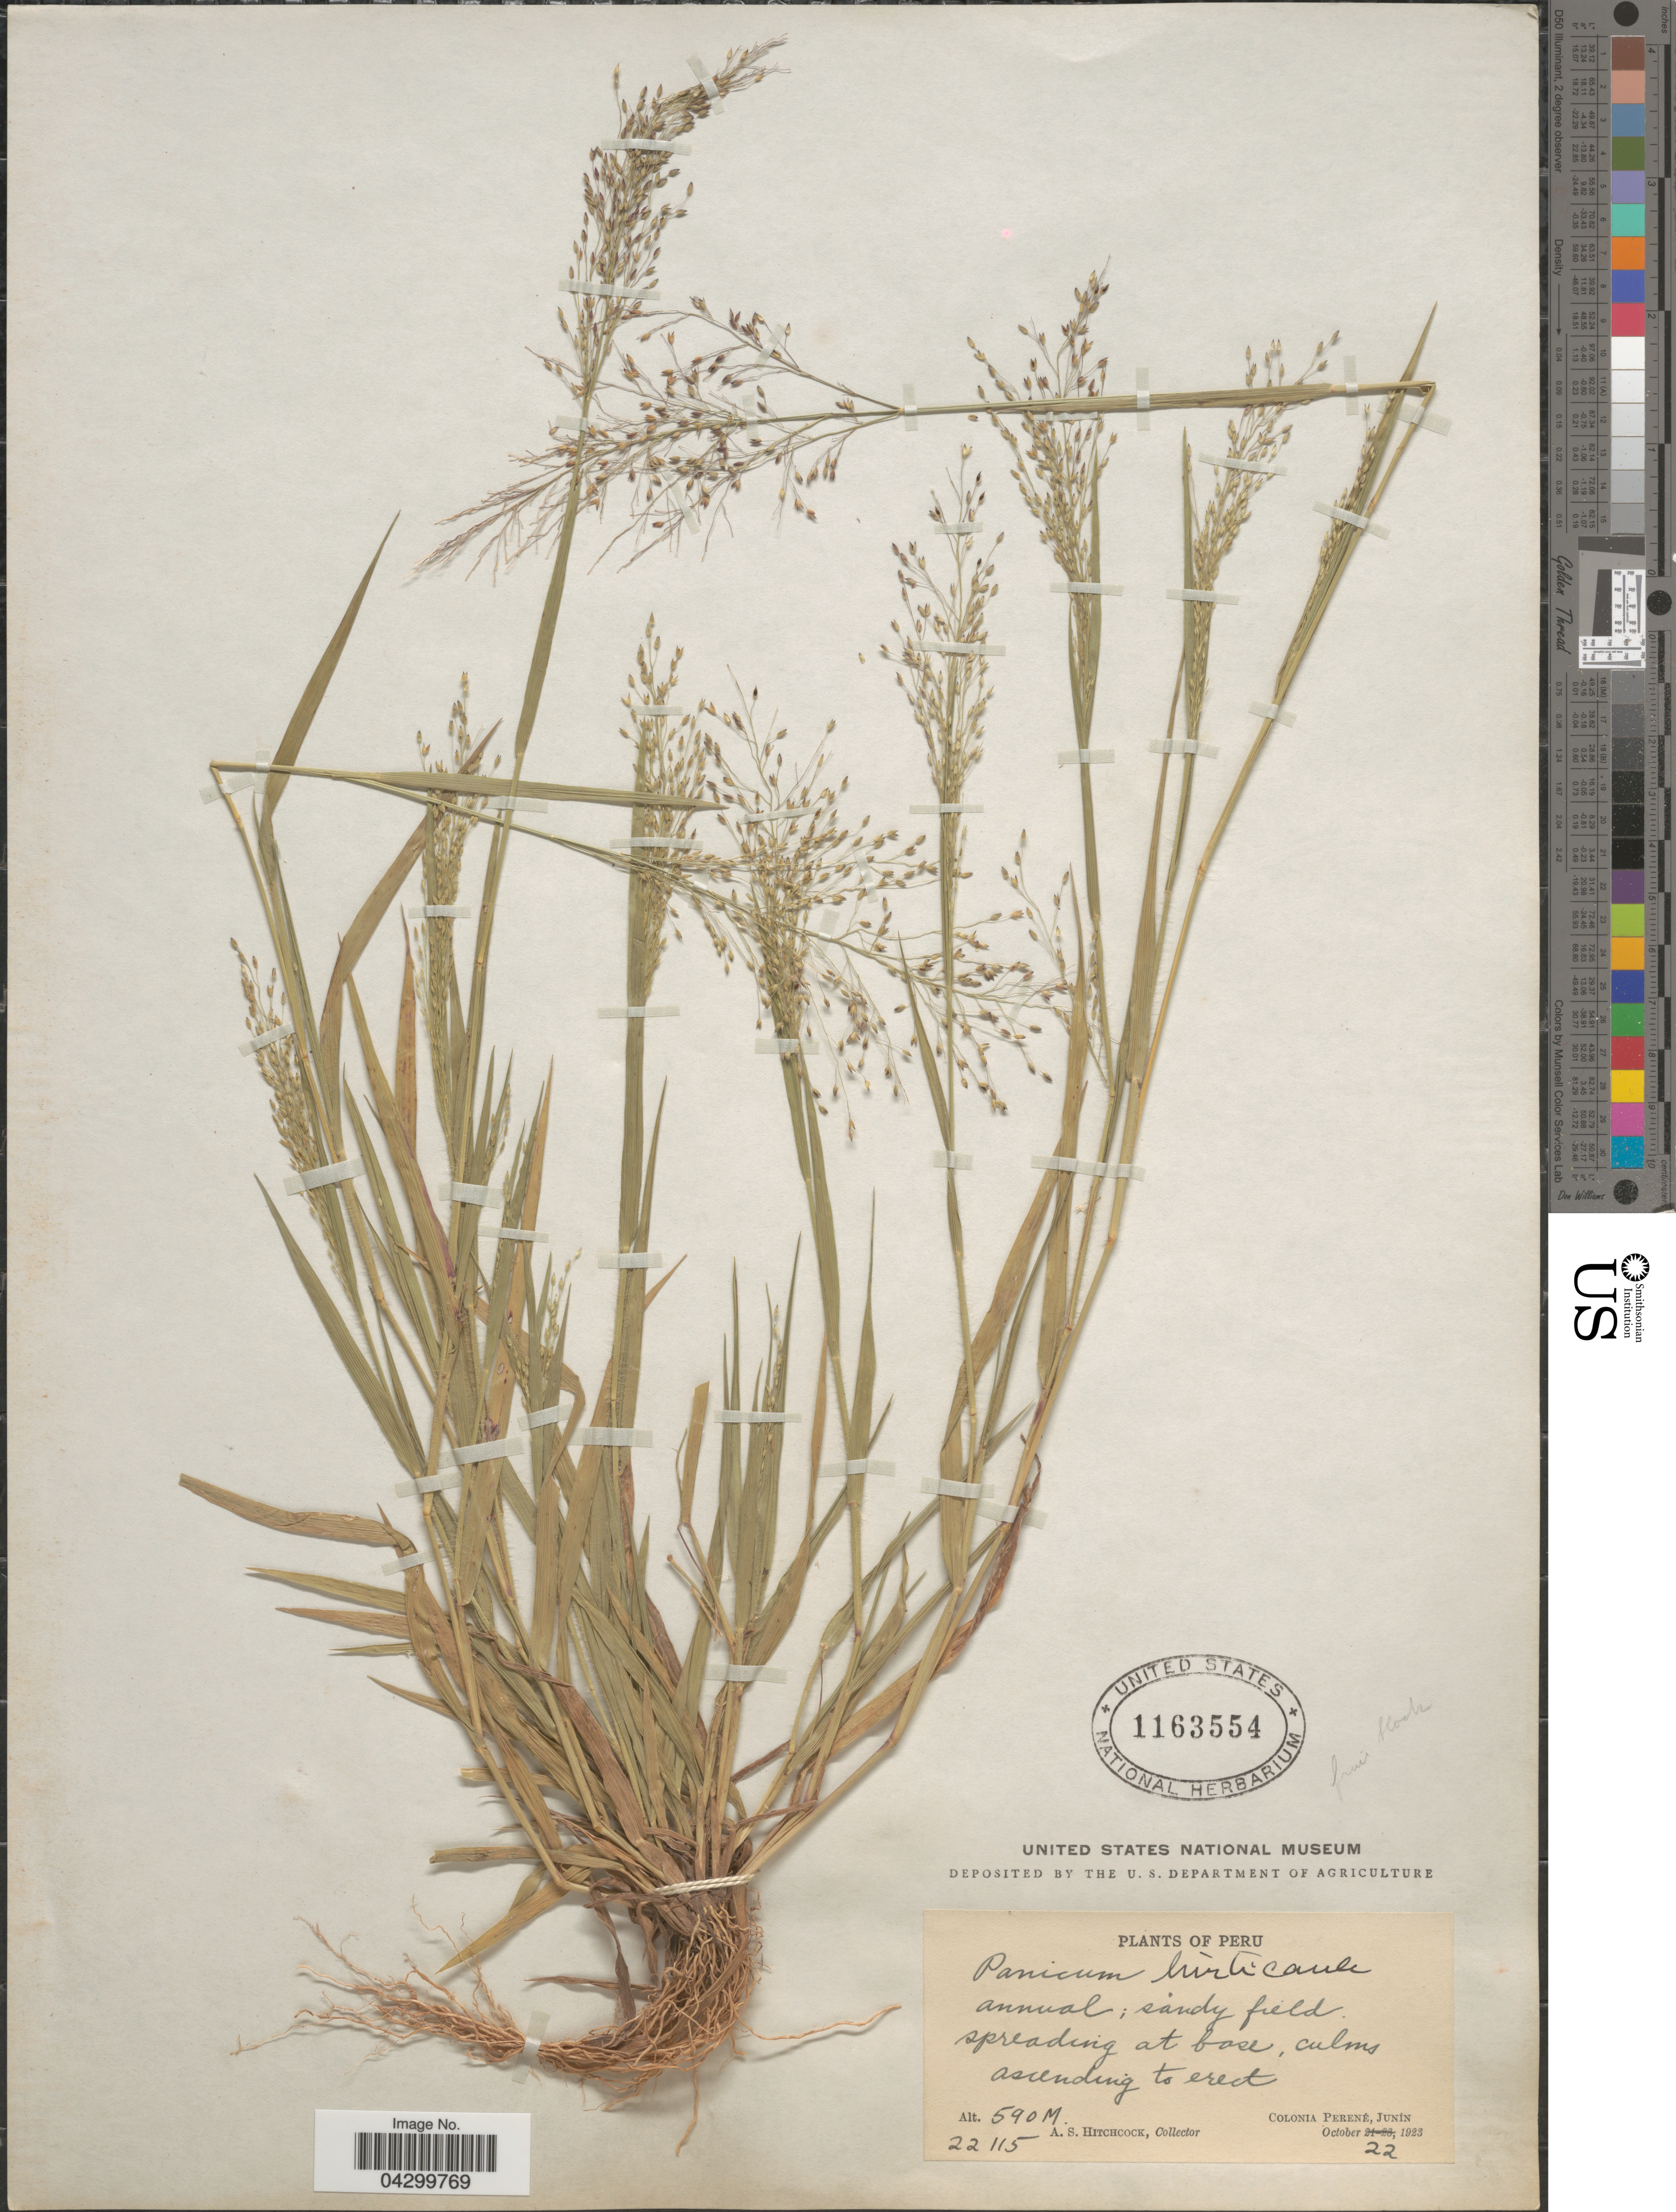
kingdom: Plantae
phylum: Tracheophyta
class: Liliopsida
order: Poales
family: Poaceae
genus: Panicum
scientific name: Panicum exiguum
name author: Mez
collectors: A. S. Hitchcock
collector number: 22115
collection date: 1923-10-22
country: Peru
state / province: Junín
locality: Sandy field spreading at base. Colonia Perené.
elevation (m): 590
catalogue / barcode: US 1163554